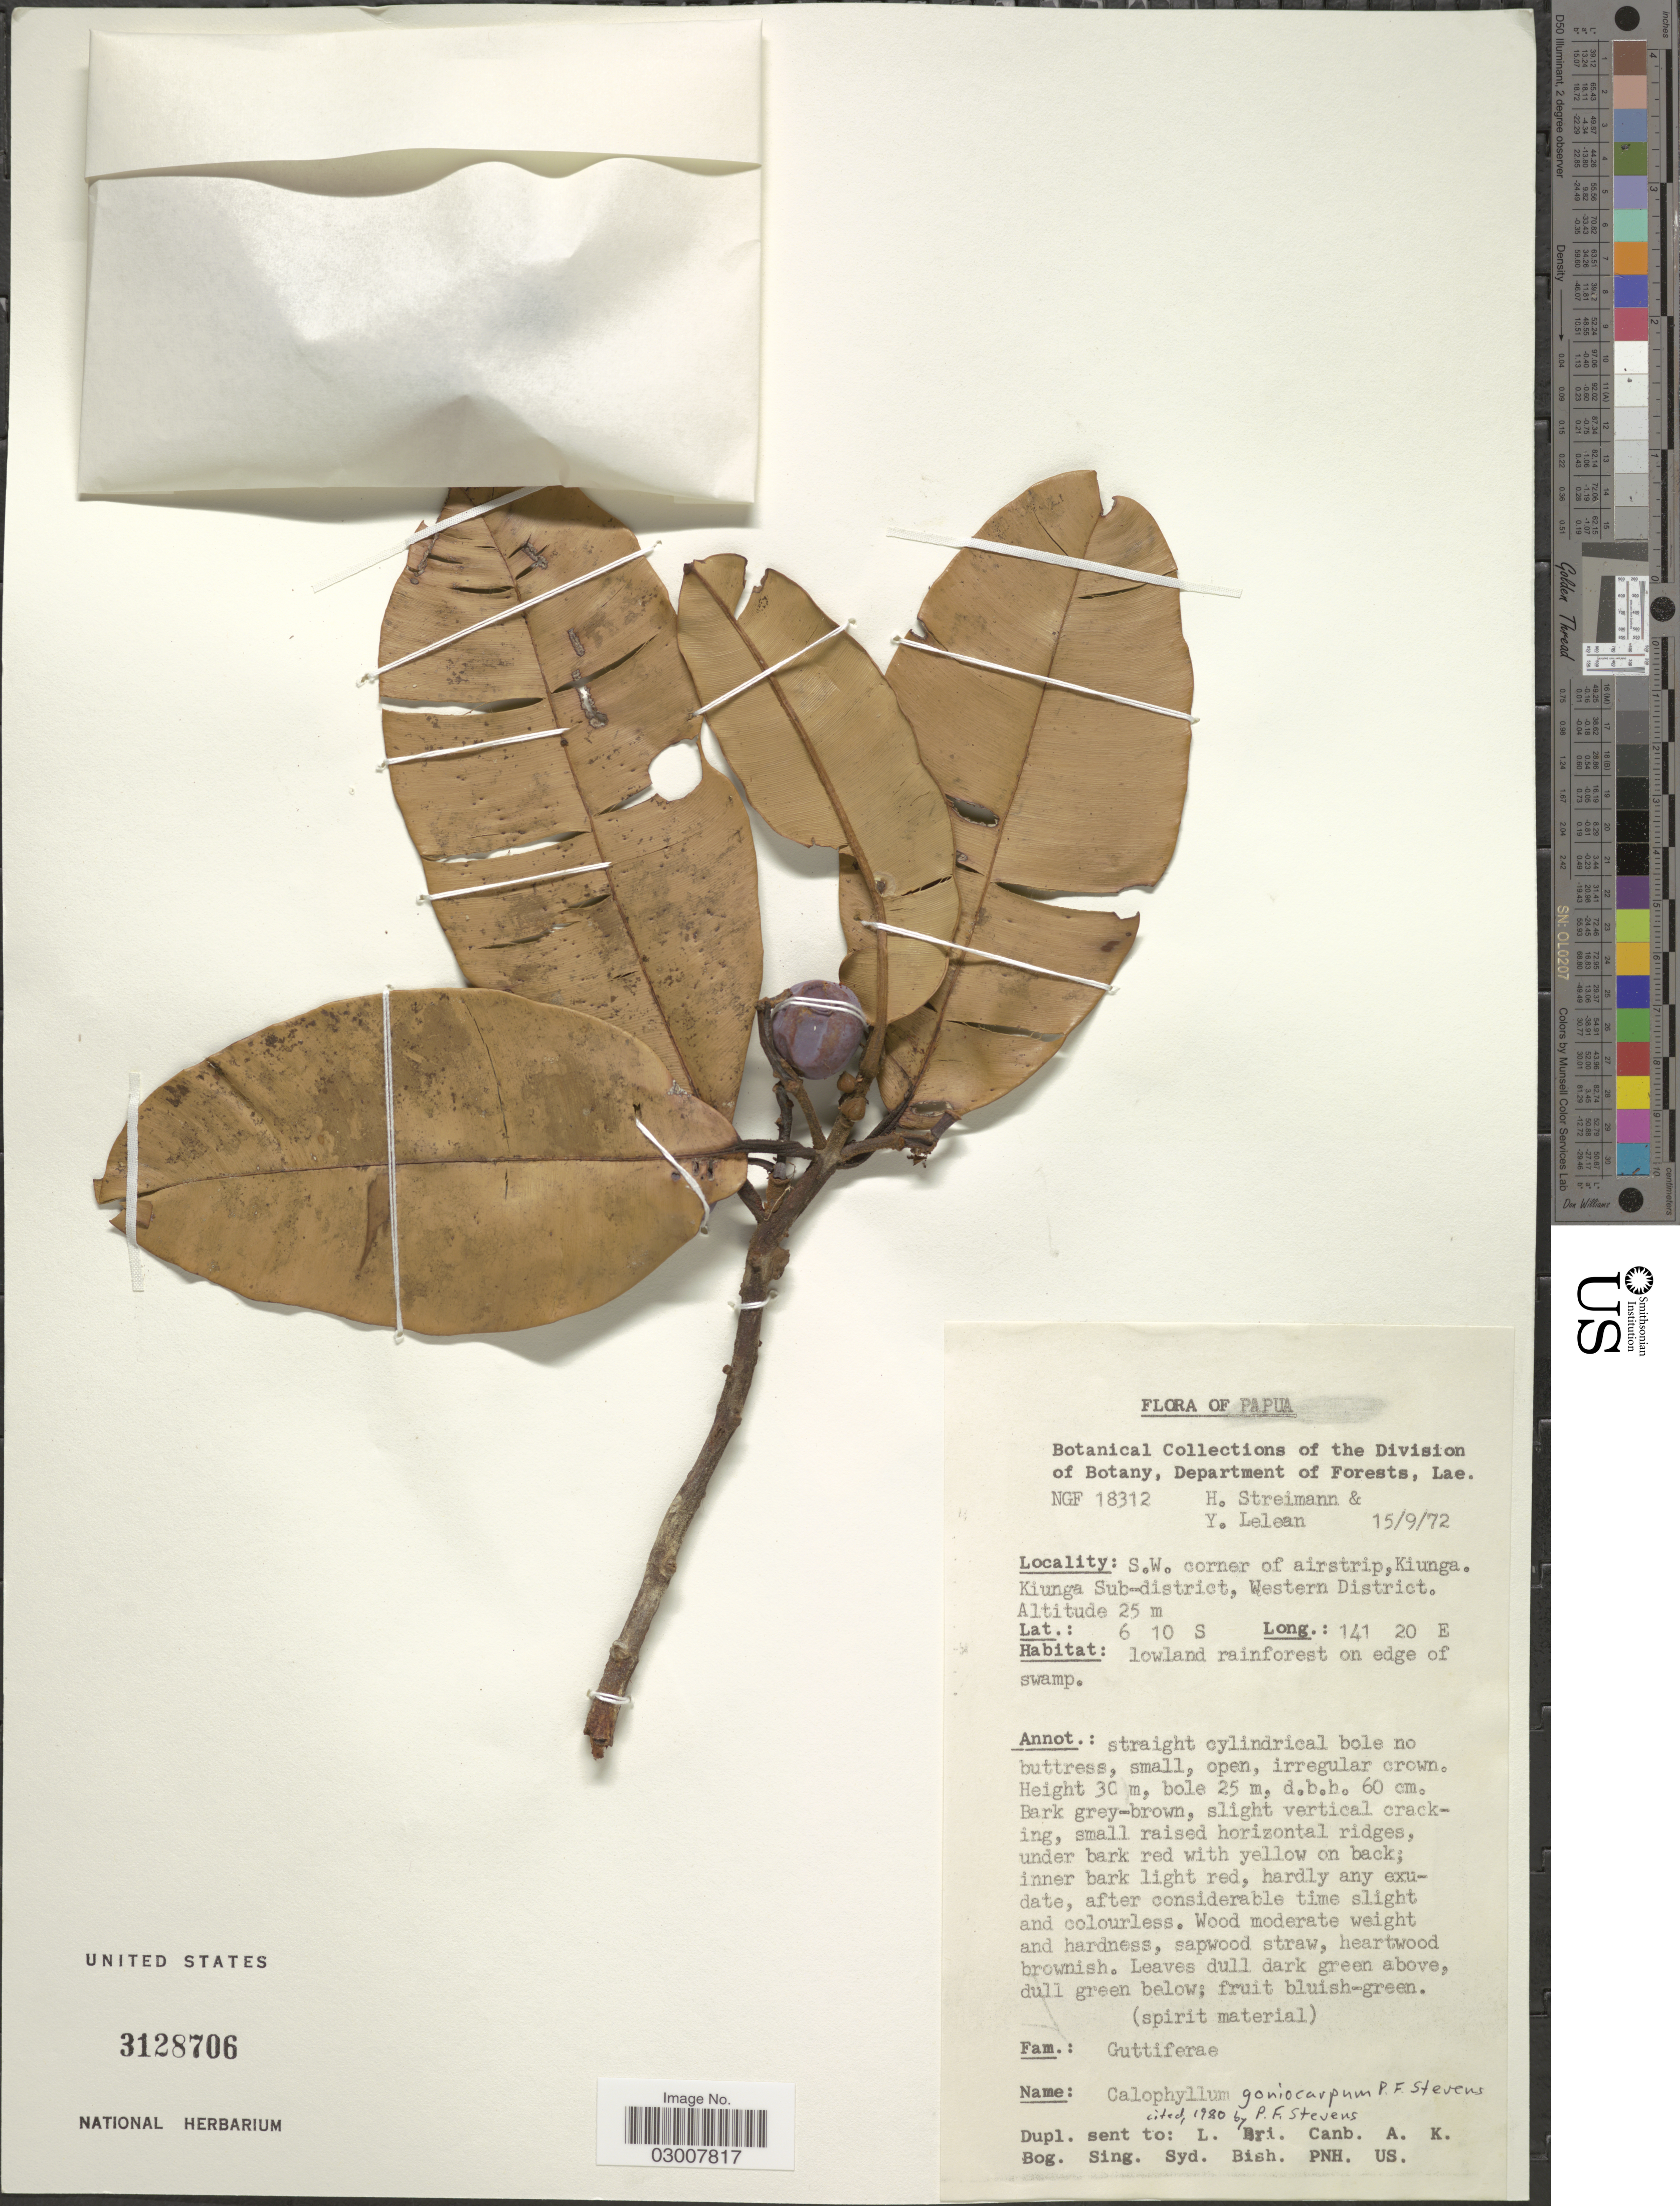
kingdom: Plantae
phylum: Tracheophyta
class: Magnoliopsida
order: Malpighiales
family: Calophyllaceae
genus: Calophyllum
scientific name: Calophyllum goniocarpum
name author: P.F. Stevens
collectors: H. Streimann & Y. Lelean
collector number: NGF 18312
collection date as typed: Transcribed d/m/y: 15/9/72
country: Papua New Guinea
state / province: Manus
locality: Papua. S.W. corner of airstrip, Kiunga. Kiunga Sub-district, Western District.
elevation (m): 25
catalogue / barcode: US 3128706